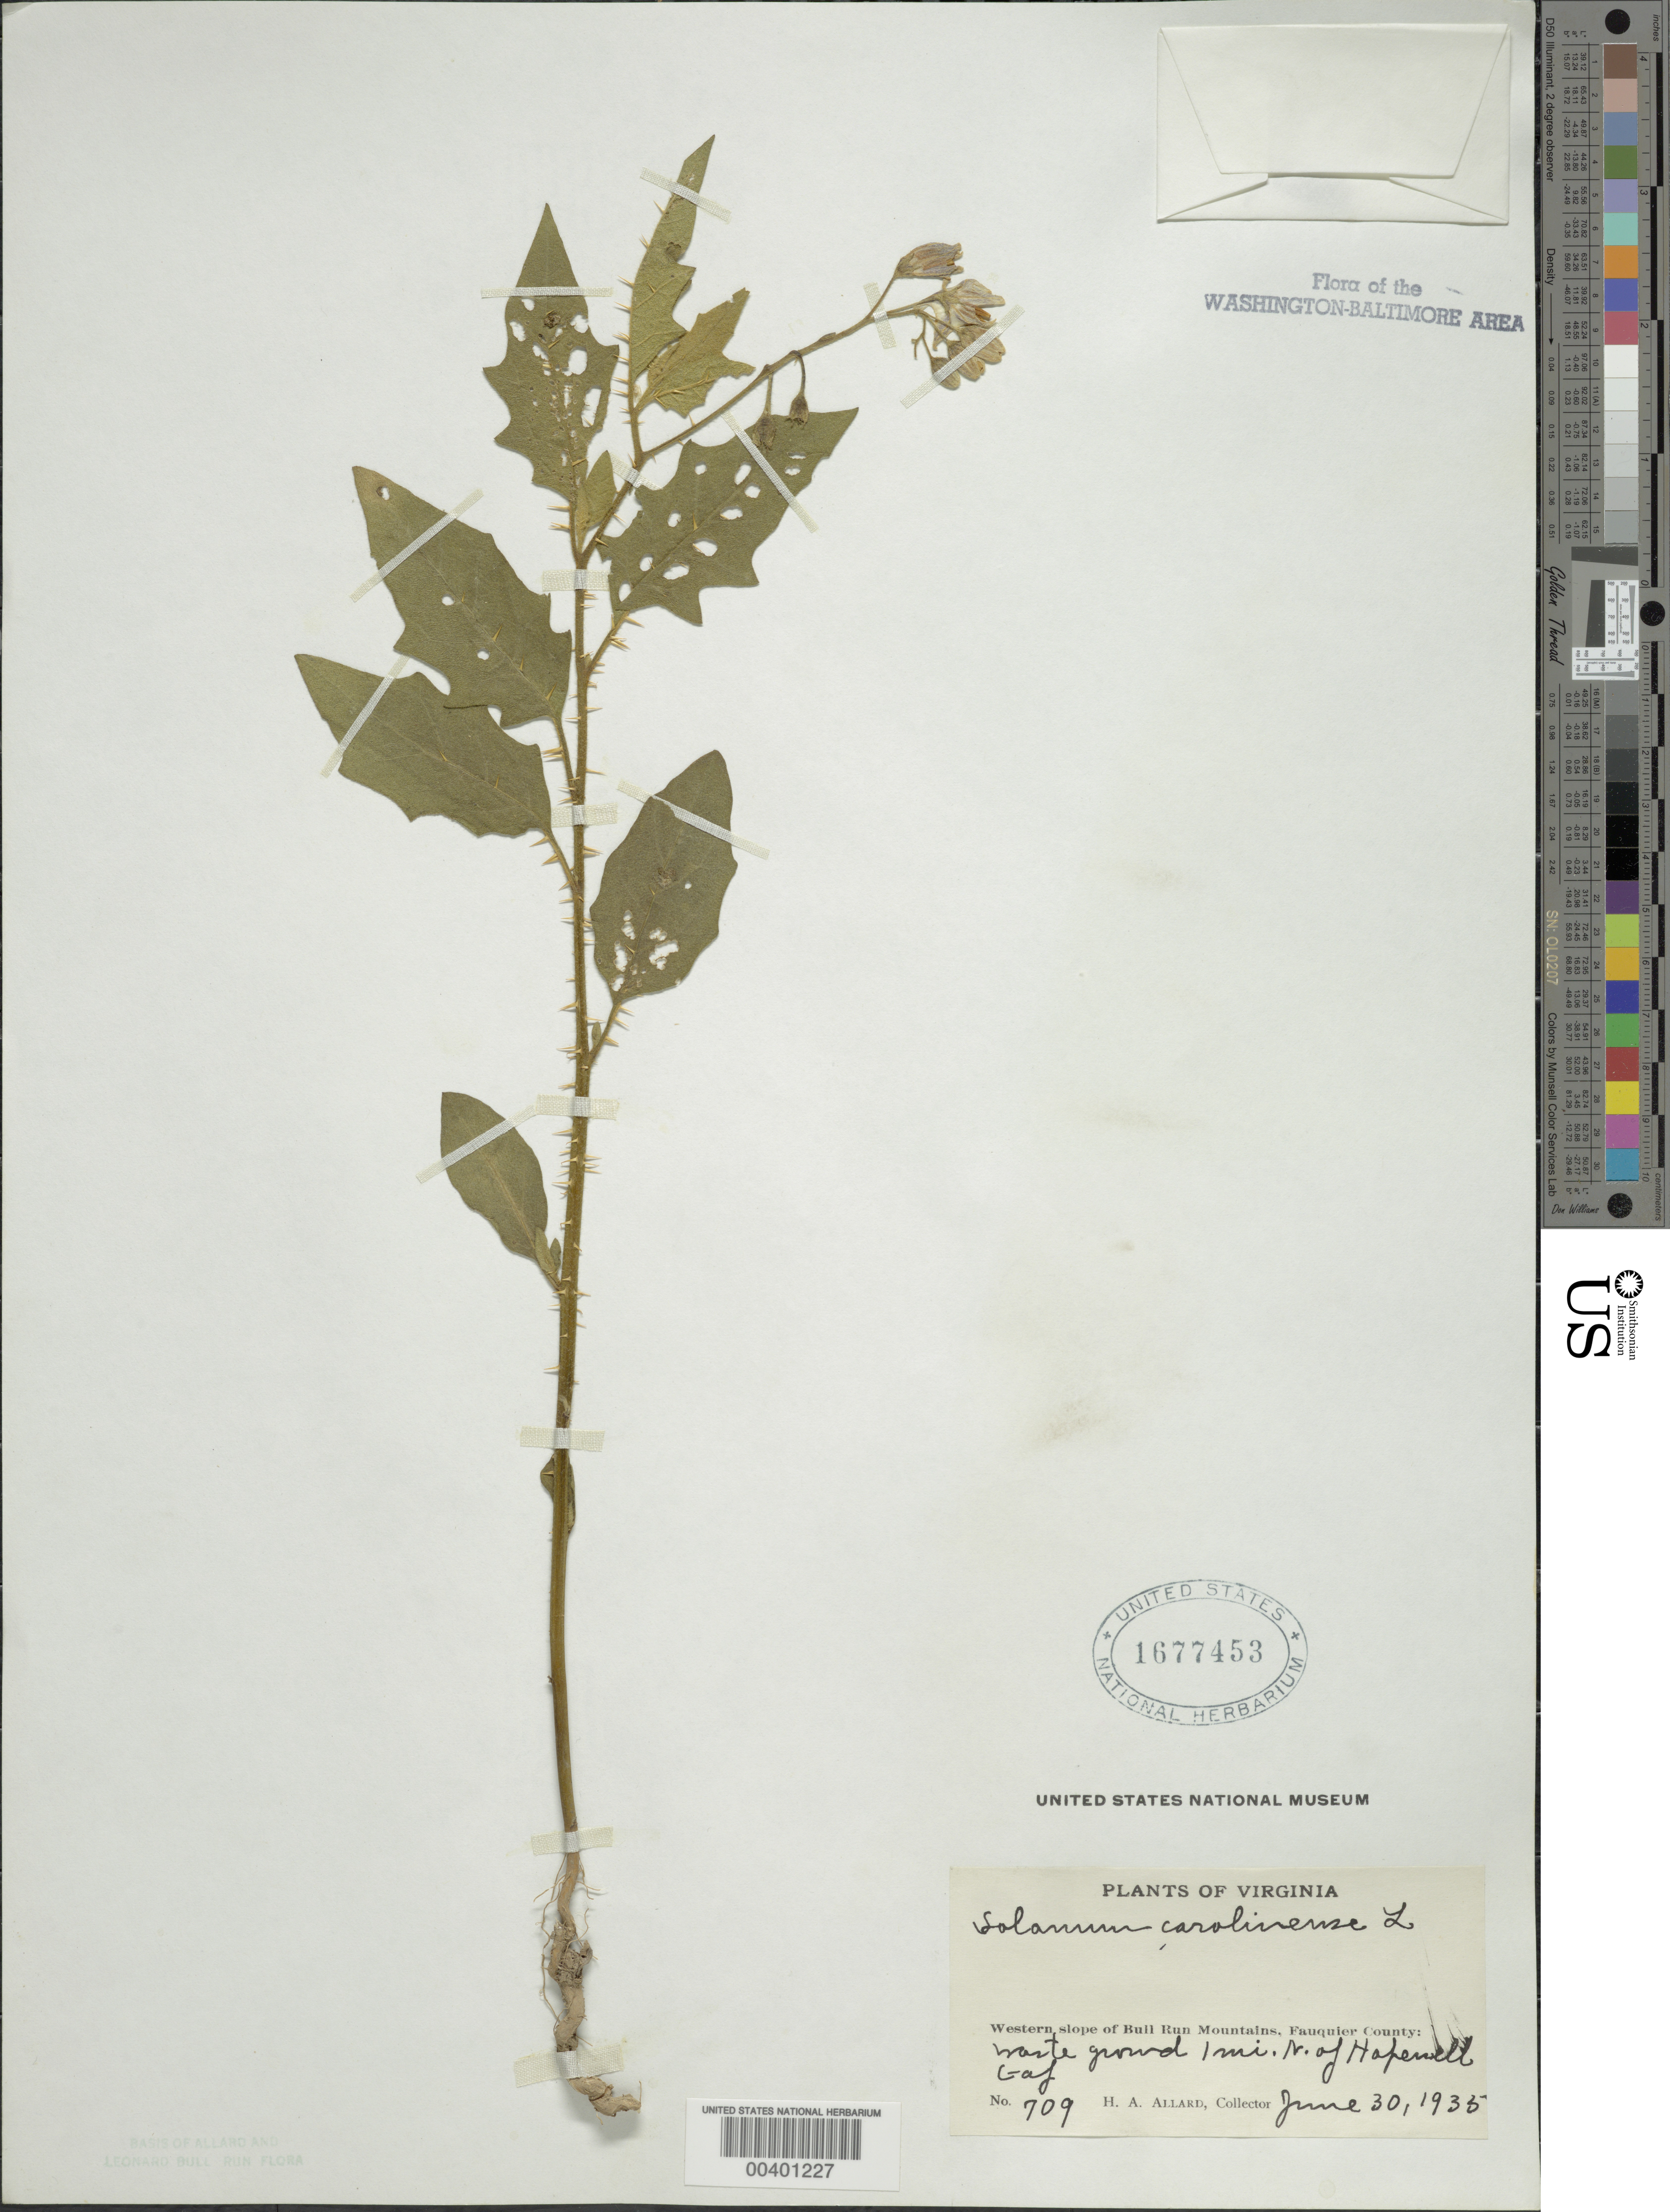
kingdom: Plantae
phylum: Tracheophyta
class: Magnoliopsida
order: Solanales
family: Solanaceae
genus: Solanum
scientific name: Solanum carolinense f. albiflorum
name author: (Kuntze) Benke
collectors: H. A. Allard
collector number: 709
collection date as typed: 30 Jun 1935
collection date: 1935-06-30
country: United States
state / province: Virginia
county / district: Fauquier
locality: North of Hopewell Gap, western slope of Bull Run Mountains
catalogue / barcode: US 1677453